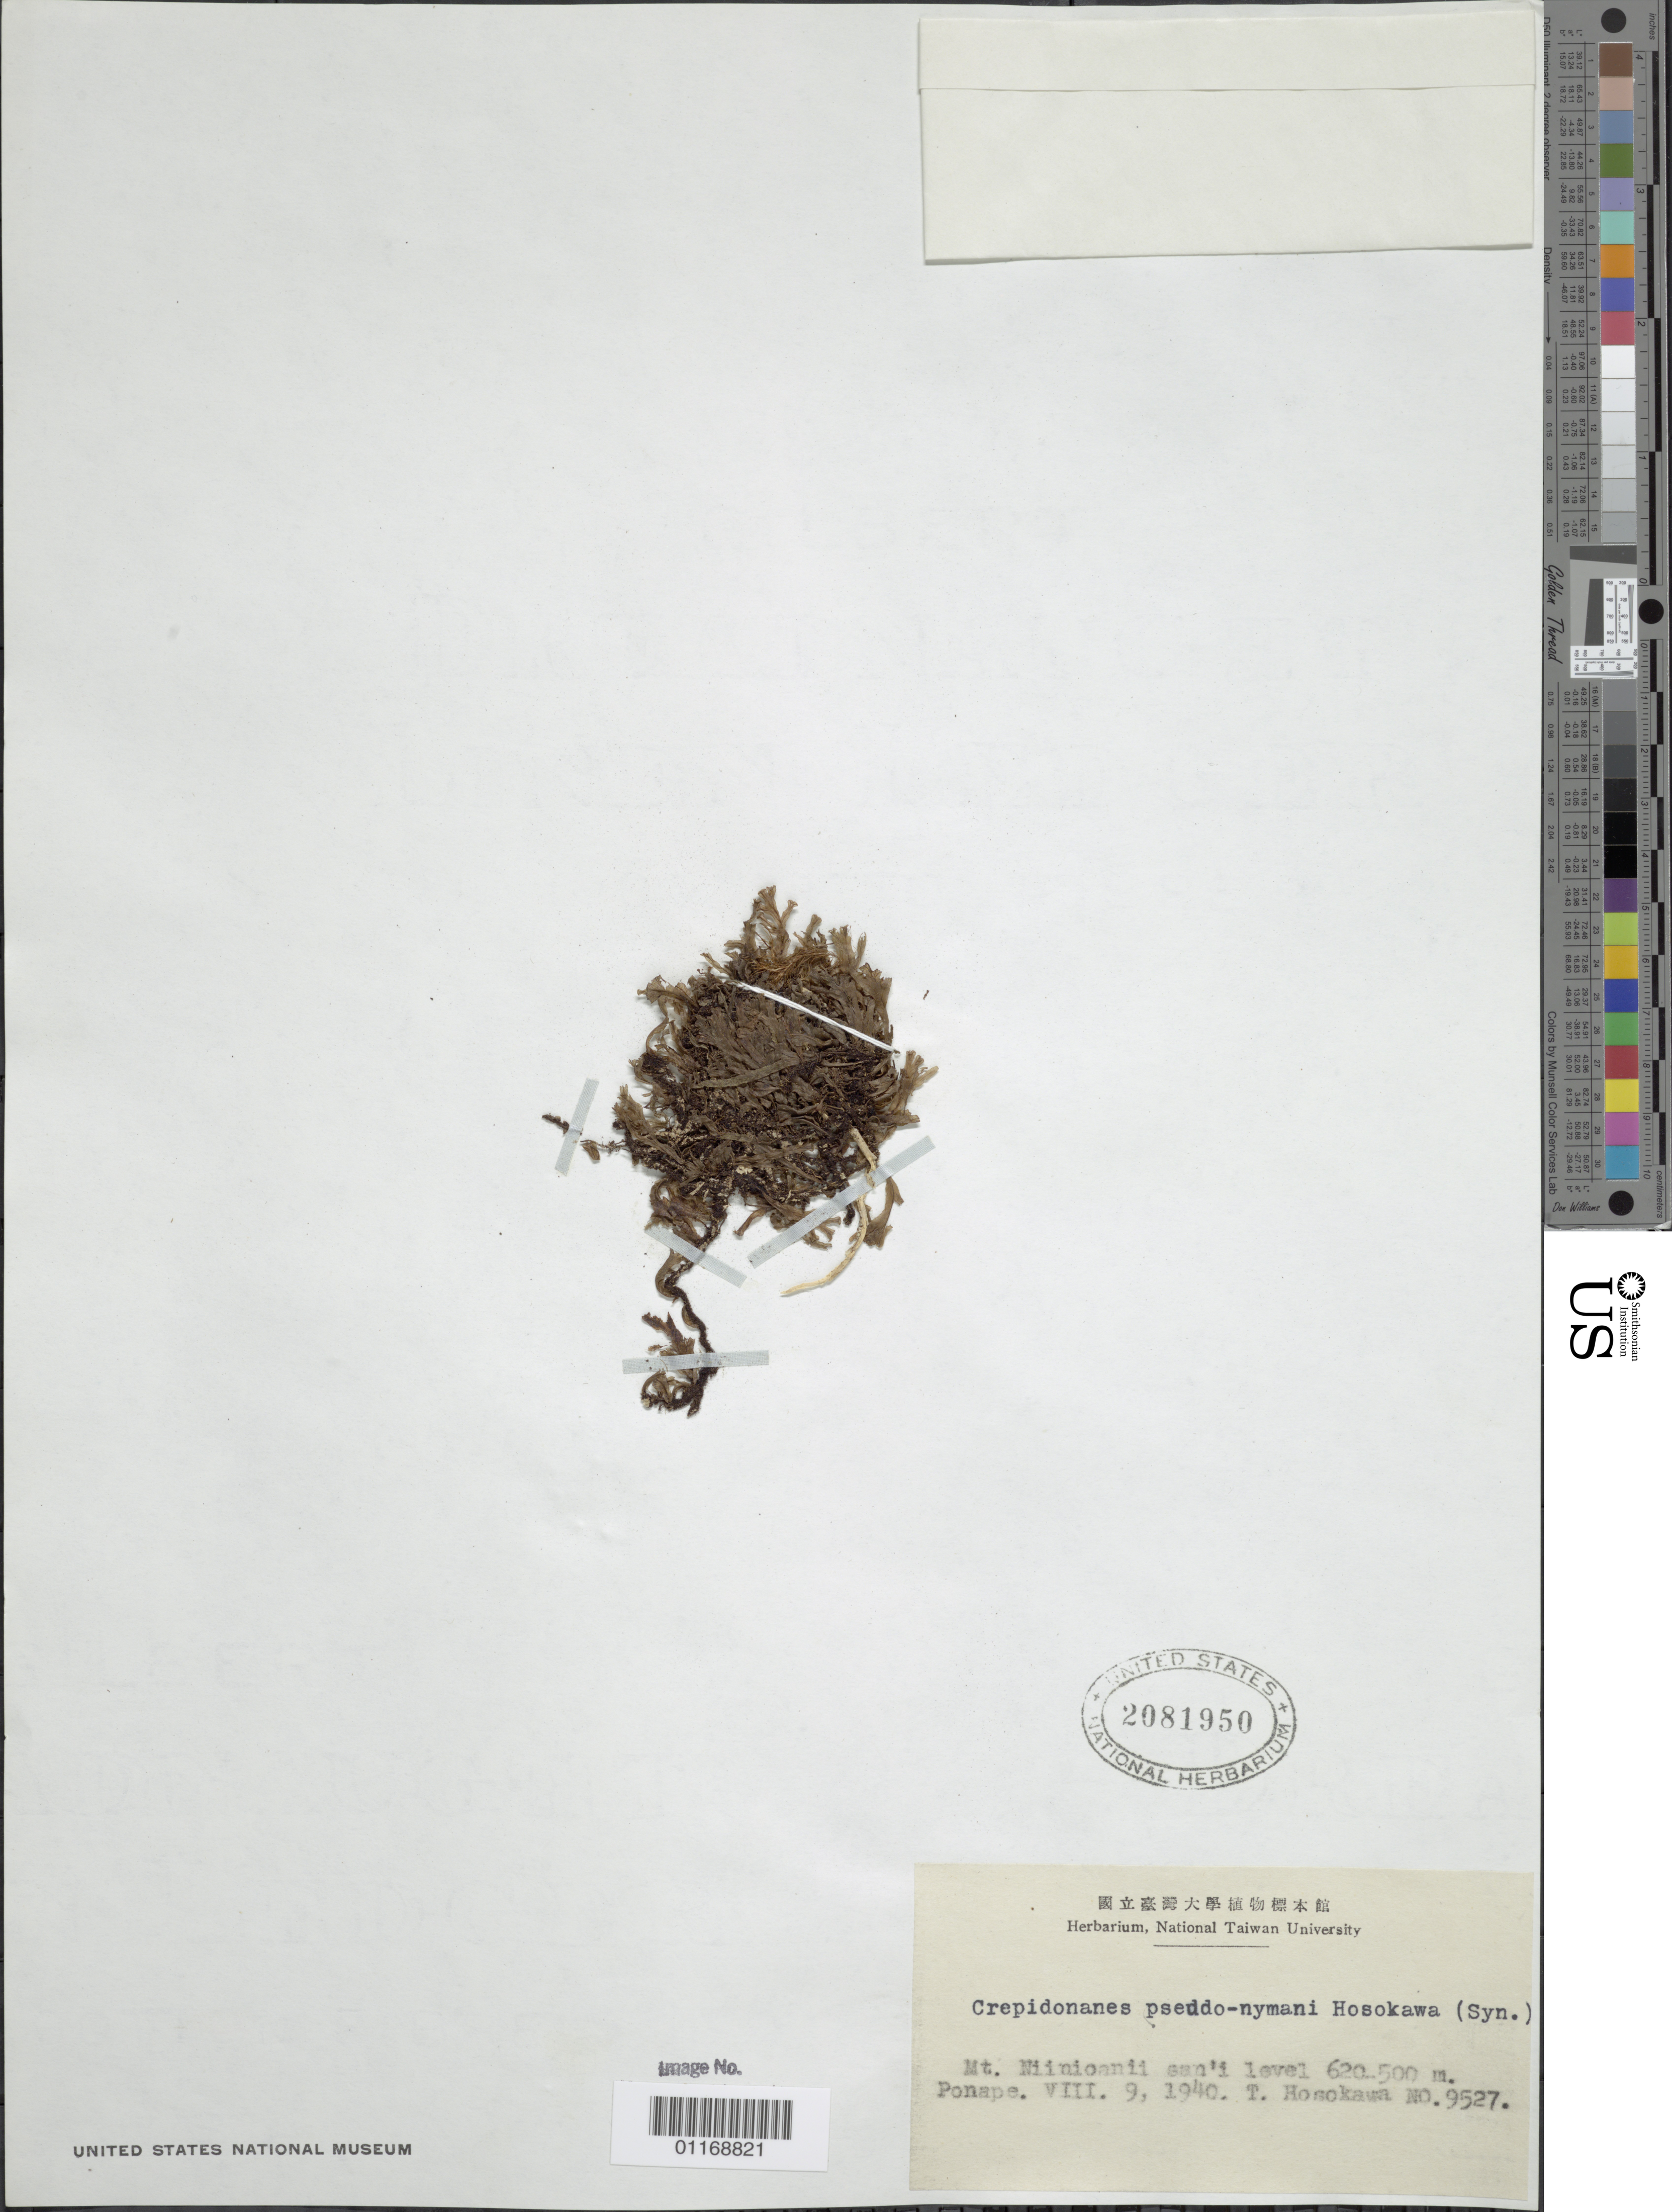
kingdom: Plantae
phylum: Tracheophyta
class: Polypodiopsida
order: Hymenophyllales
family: Hymenophyllaceae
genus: Crepidomanes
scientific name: Crepidomanes pseudonymani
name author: Hook.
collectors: T. Hosokawa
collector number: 9527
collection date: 1940-08-09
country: Micronesia, Federated States of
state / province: Pohnpei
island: Pohnpei [Ponape]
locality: Mt. Niinioanii san'i level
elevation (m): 500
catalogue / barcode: US 2081950